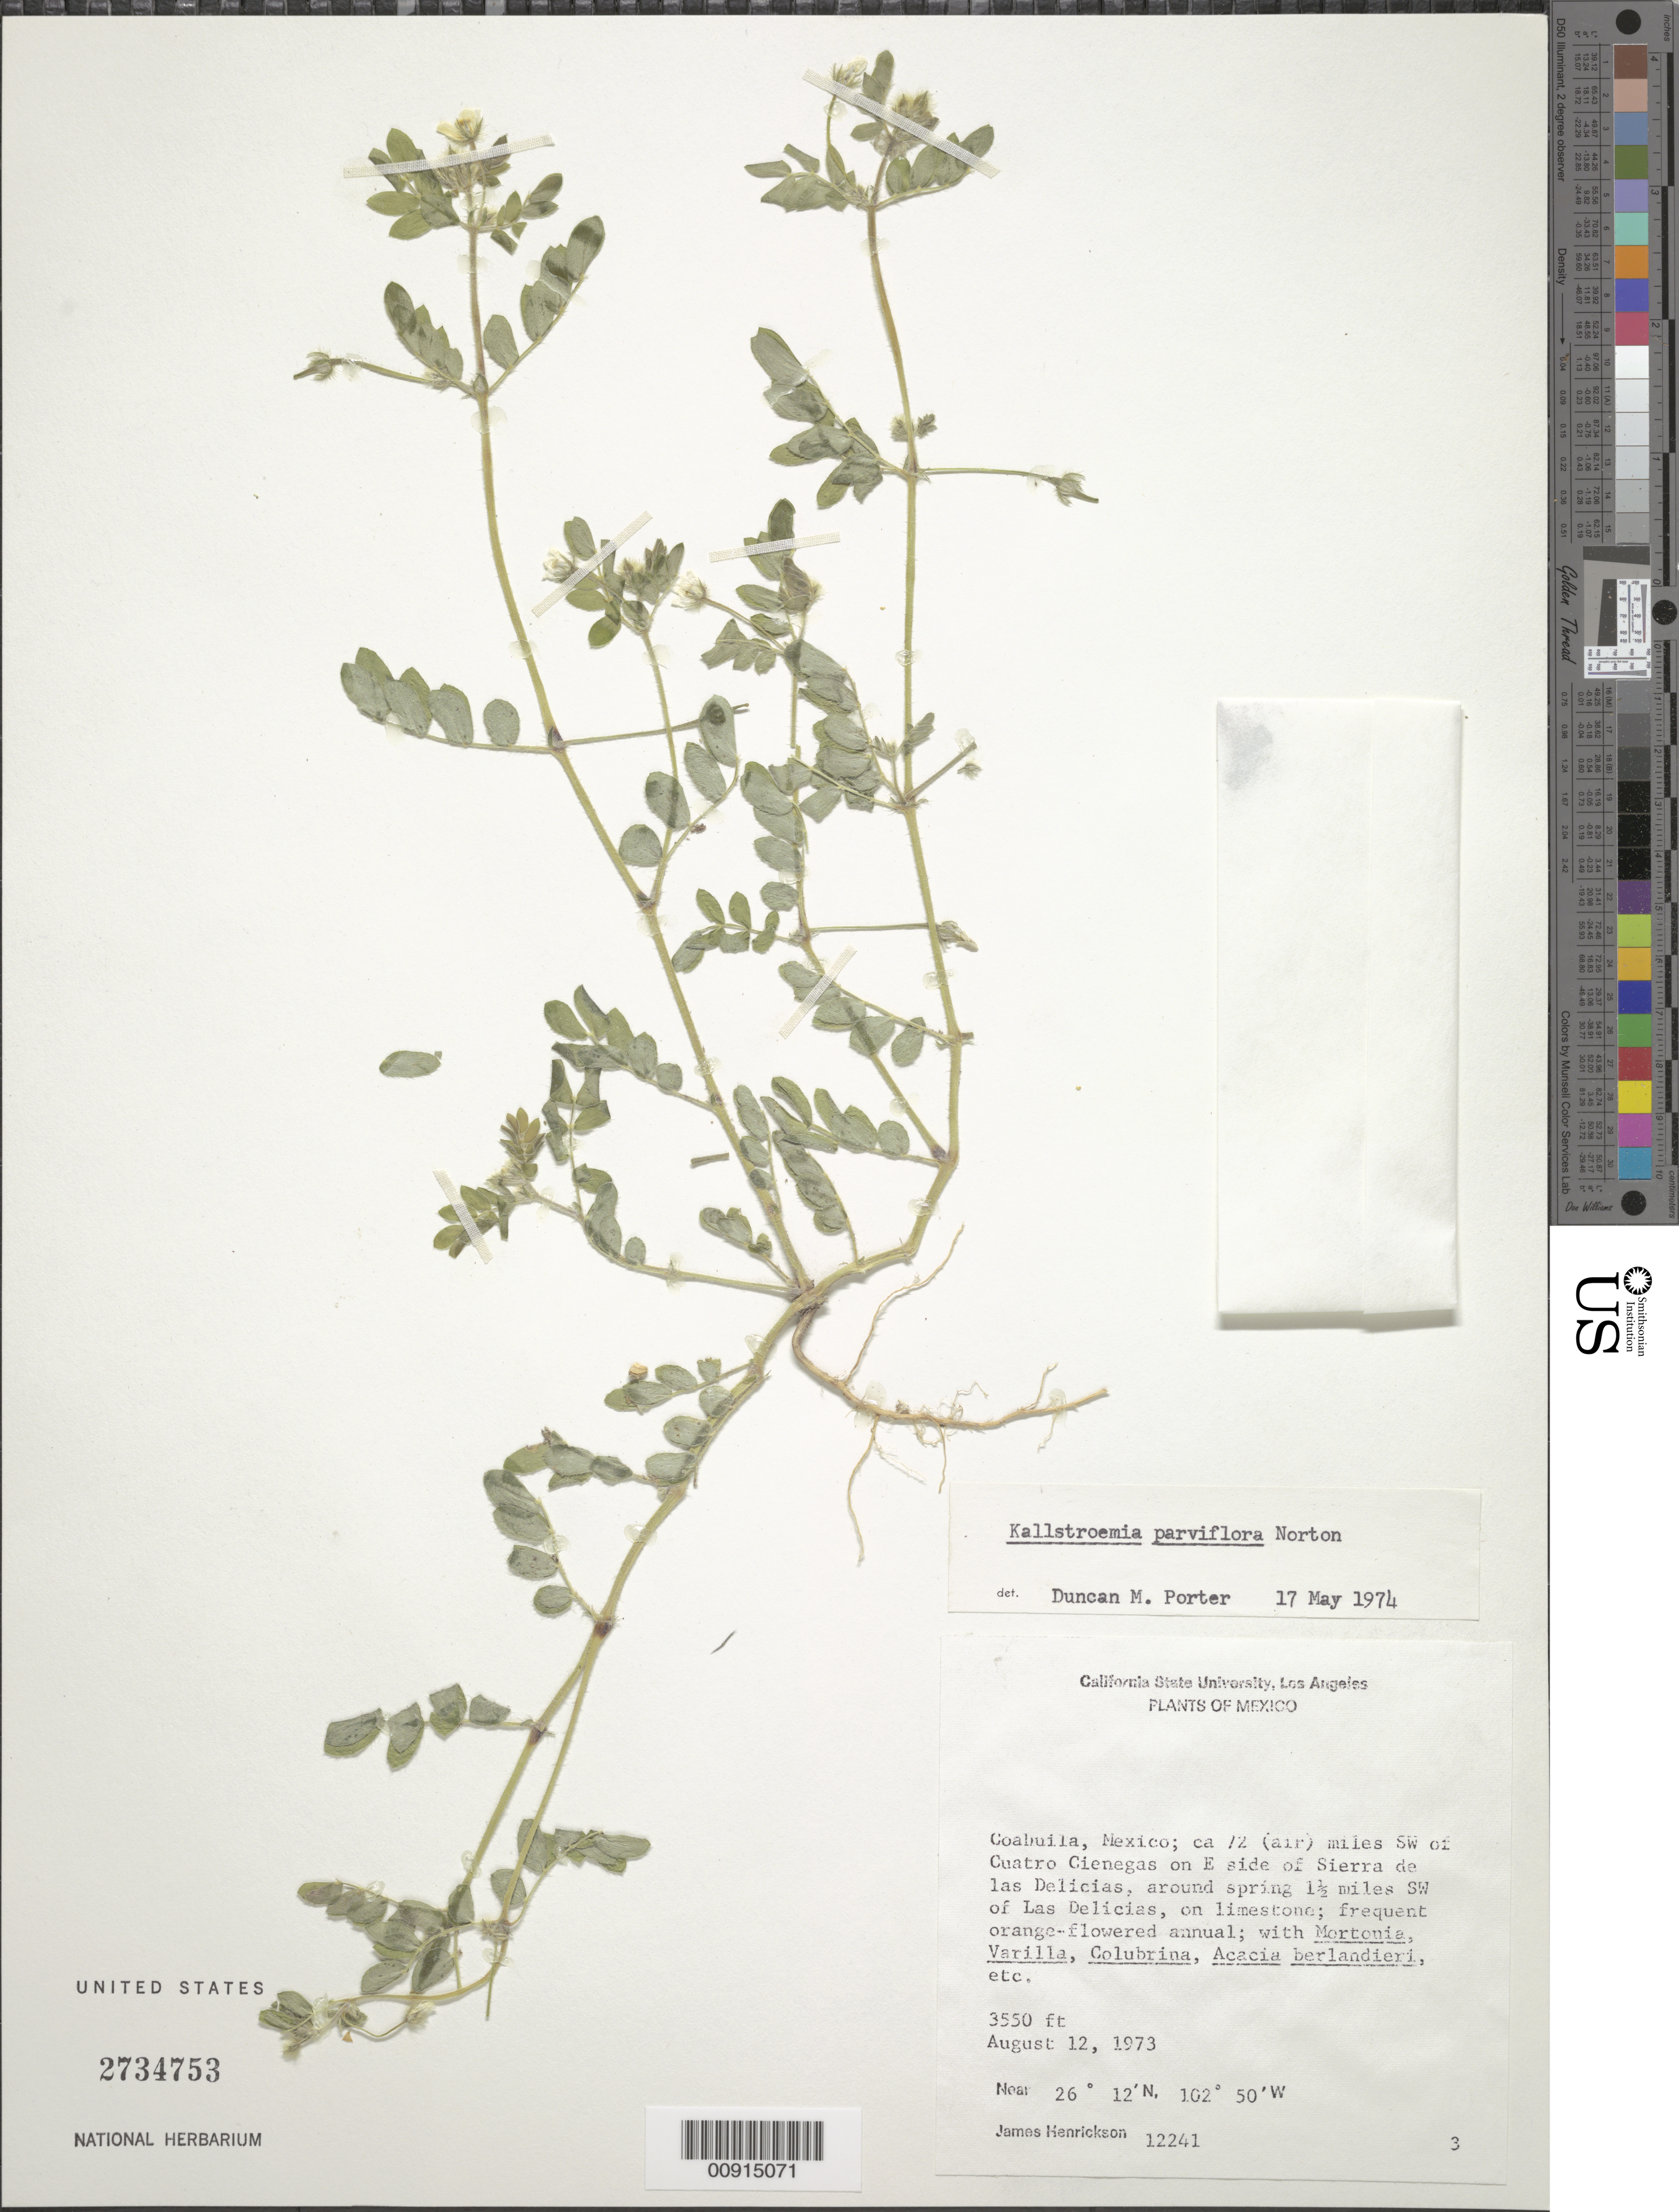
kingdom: Plantae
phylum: Tracheophyta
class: Magnoliopsida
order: Zygophyllales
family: Zygophyllaceae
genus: Kallstroemia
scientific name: Kallstroemia parviflora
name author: Norton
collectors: J. Henrickson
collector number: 12241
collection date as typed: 12 Aug 1973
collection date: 1973-08-12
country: Mexico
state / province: Coahuila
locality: Coahuila: ca 72 (air) miles SW of Cuatro Ciénegas on E side of Sierra de las Delicias, around spring 1½ miles SW of Las Delicias.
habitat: Around spring, on limestone; with Mortonia, Varilla, Colubrina, Acacia berlandieri, etc.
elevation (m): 1082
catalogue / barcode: US 2734753